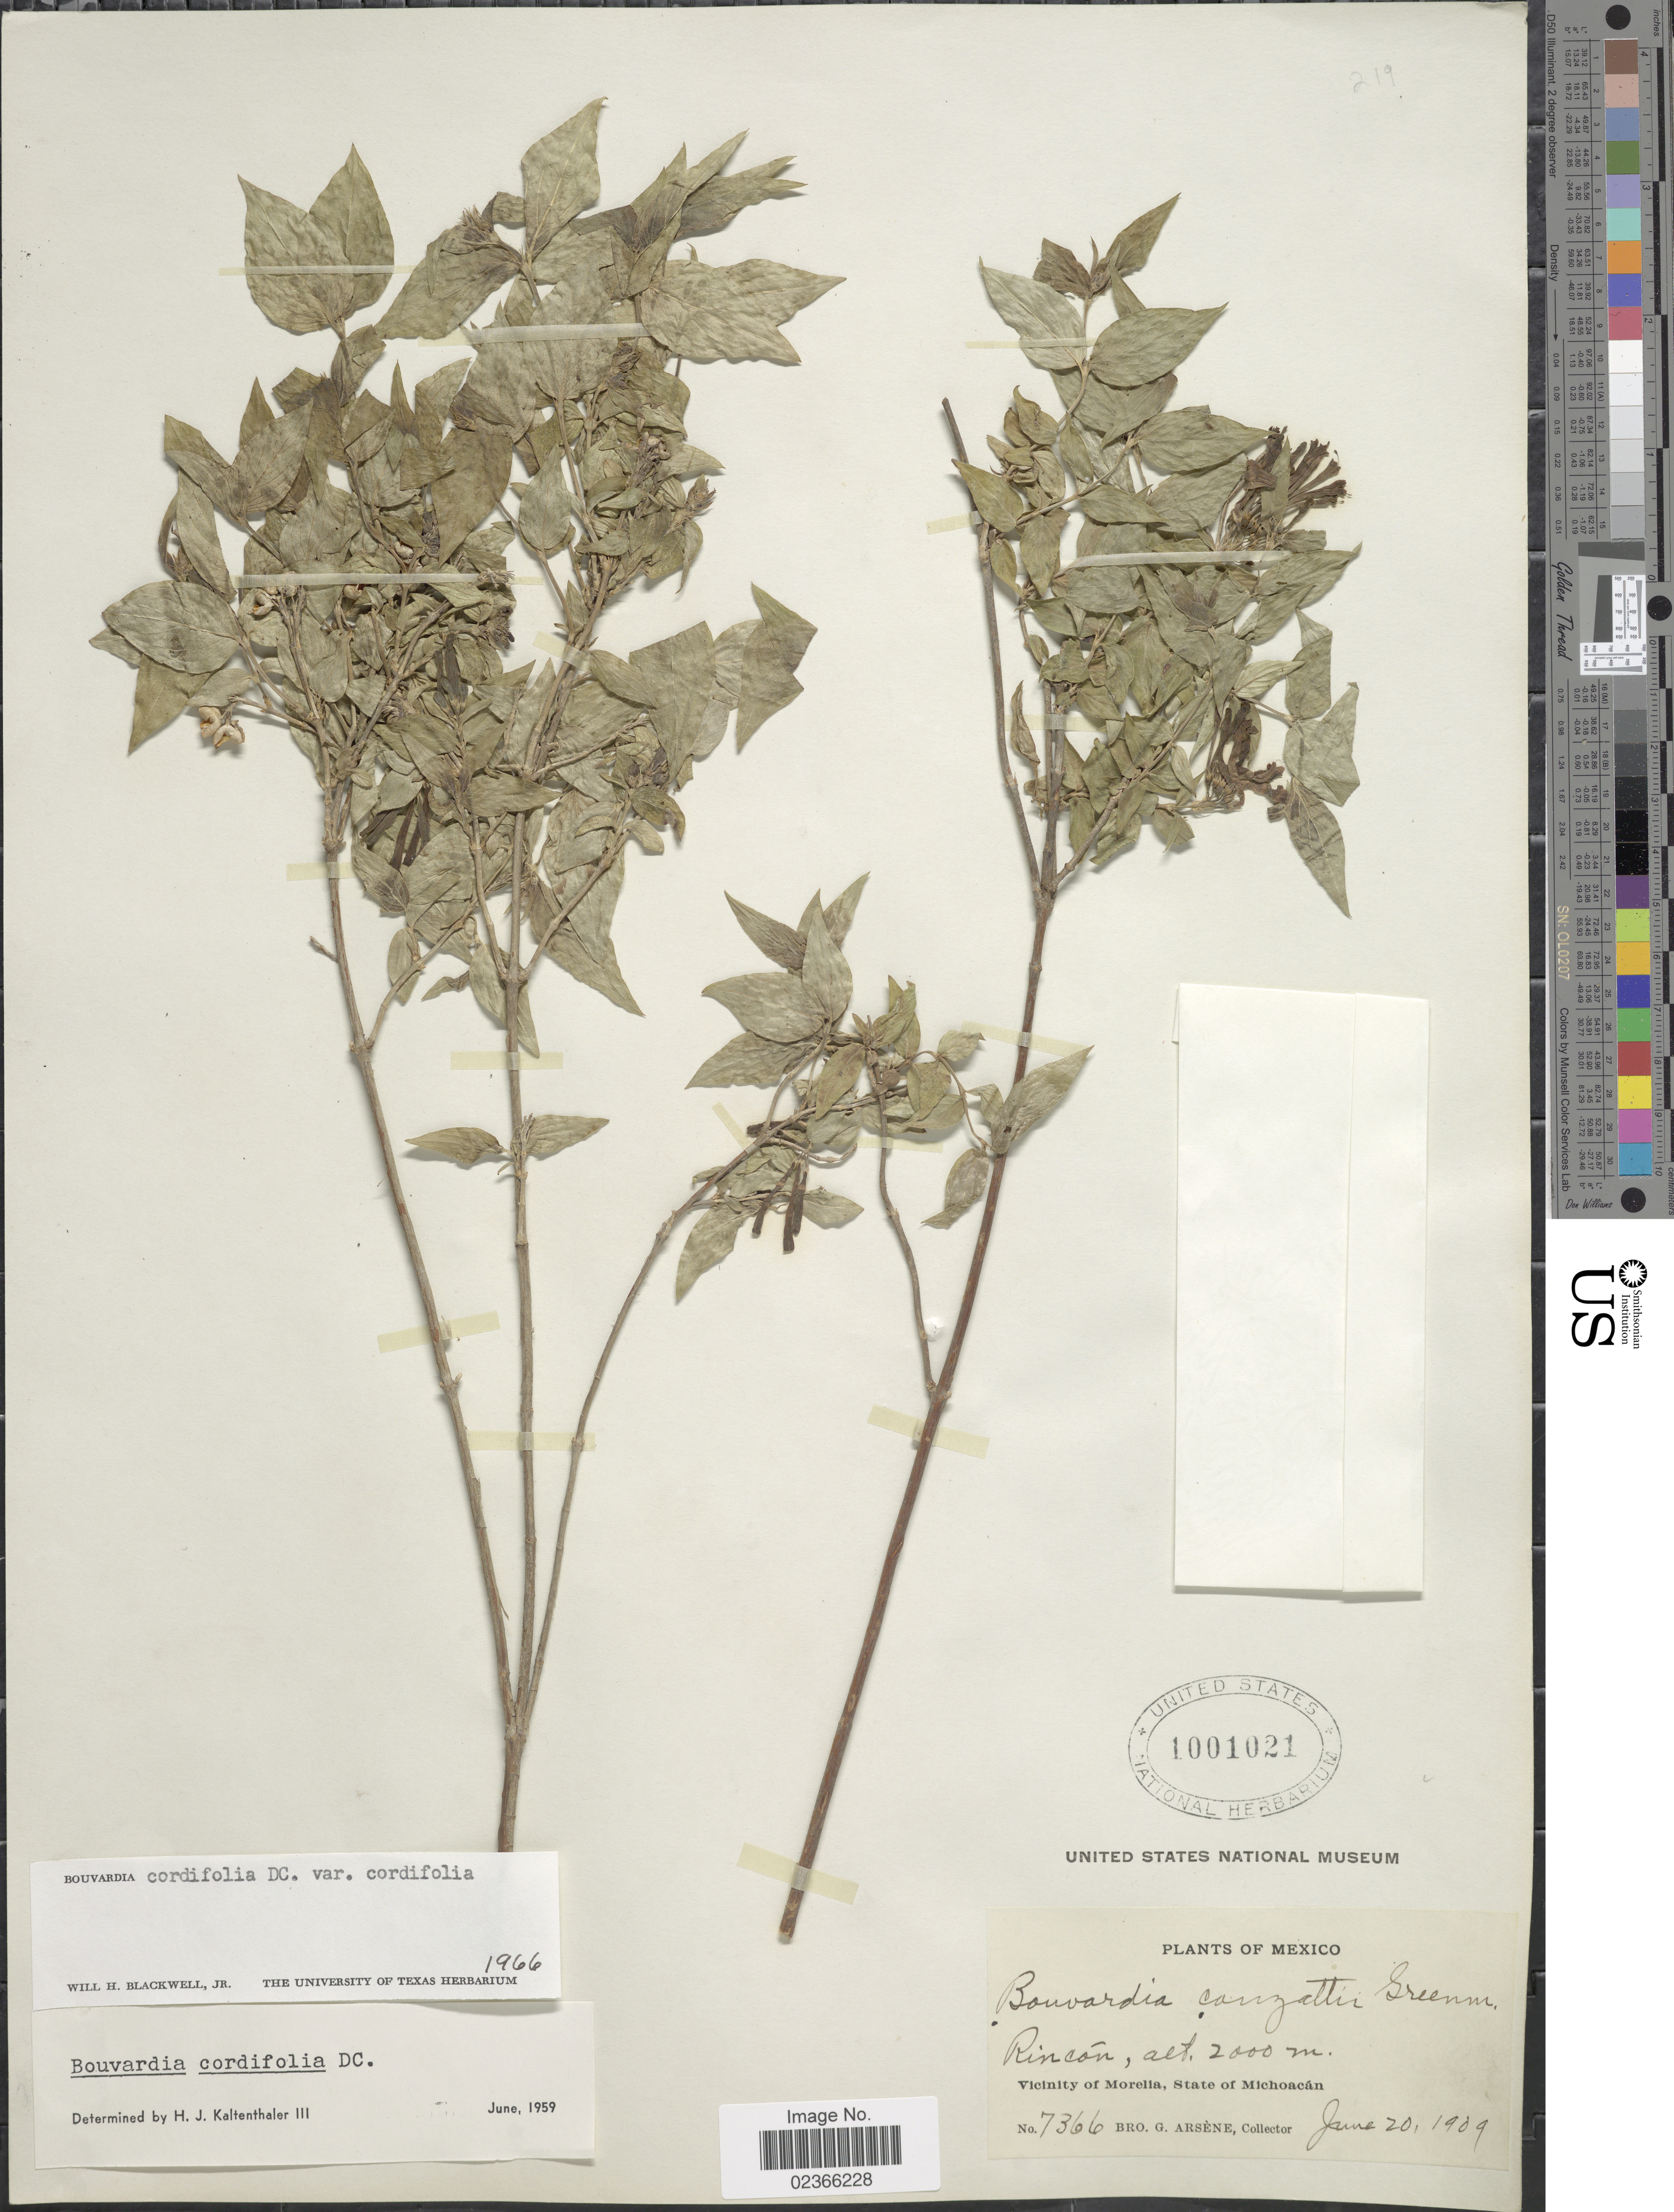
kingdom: Plantae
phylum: Tracheophyta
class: Magnoliopsida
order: Gentianales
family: Rubiaceae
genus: Bouvardia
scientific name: Bouvardia cordifolia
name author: DC.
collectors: Bro. G. Arsène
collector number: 7366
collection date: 1909-06-20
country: Mexico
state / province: Michoacán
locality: Rincon, Vicinity of Morelia, State of Michoacan.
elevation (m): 2000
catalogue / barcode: US 1001021